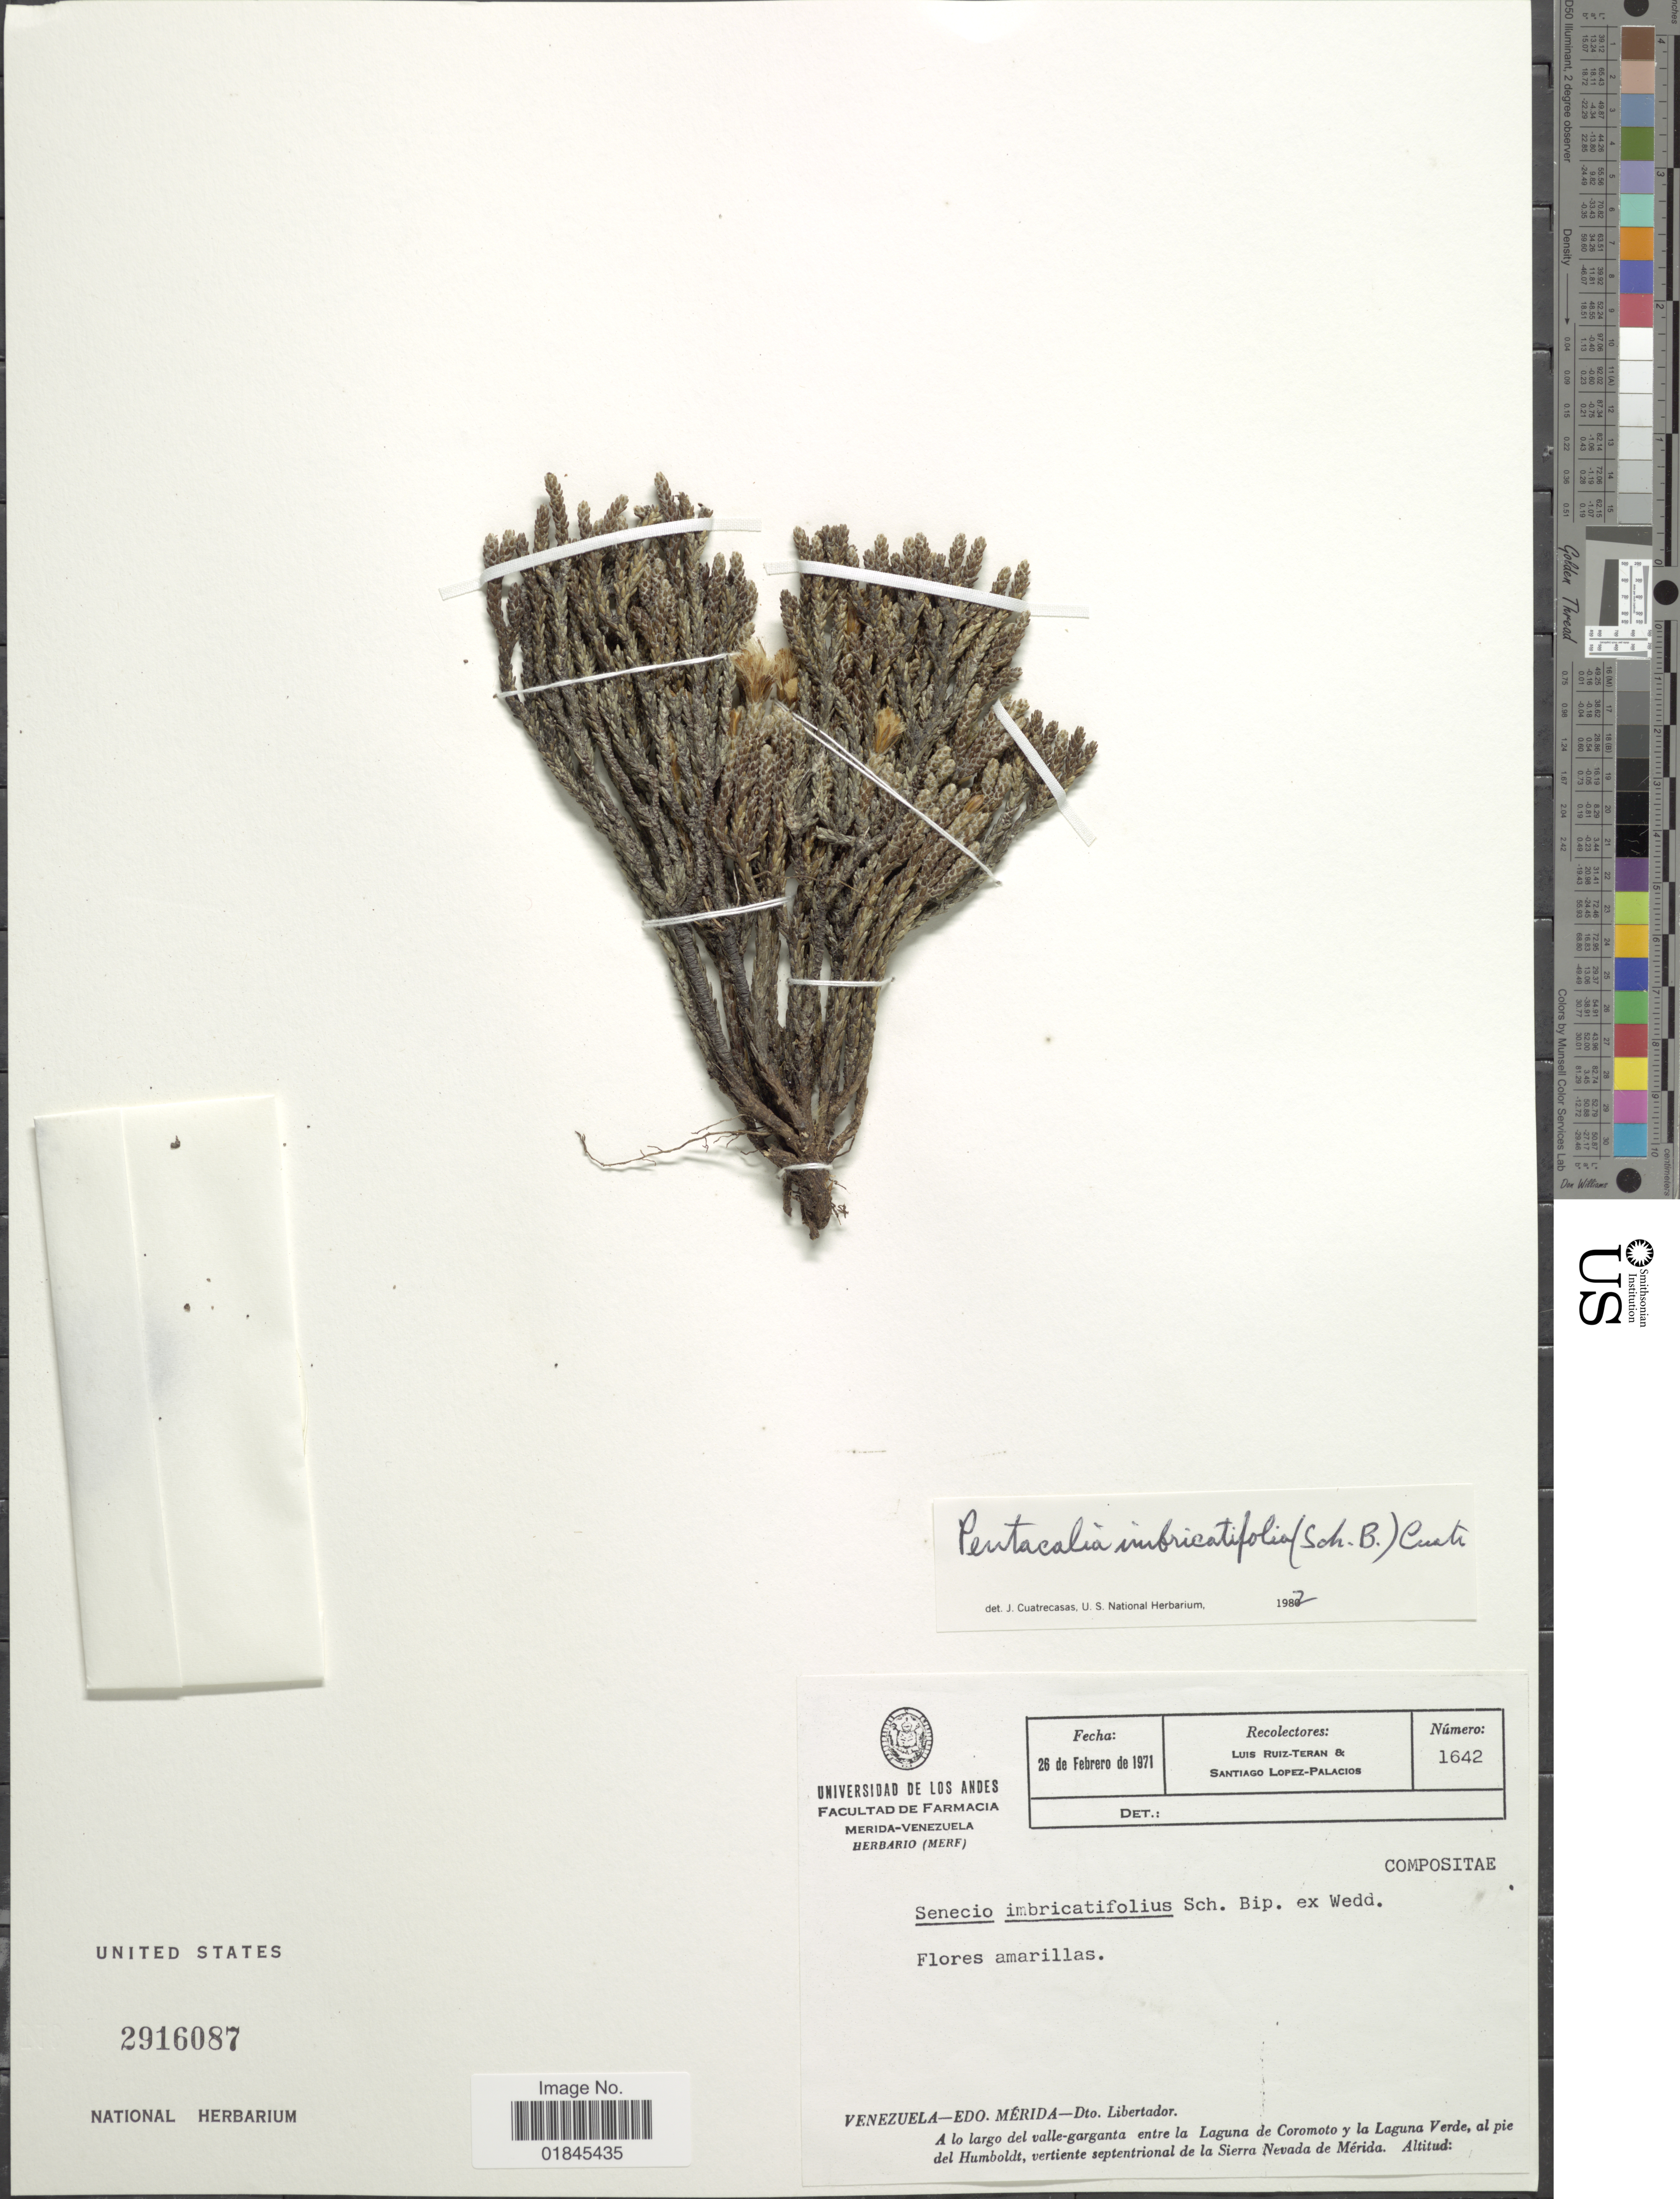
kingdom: Plantae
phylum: Tracheophyta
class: Magnoliopsida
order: Asterales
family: Asteraceae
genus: Pentacalia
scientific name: Pentacalia imbricatifolia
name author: (Sch. Bip. ex Wedd.) Cuatrec.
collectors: L. E. Ruíz-Terán & S. López-Palacios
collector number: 1642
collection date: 1971-02-26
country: Venezuela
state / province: Mérida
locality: Venezuela - Edo. Mérida - Dto. Libertador. A lo largo del valle-garganta entre la Laguna de Coromoto y la Laguna Verde, al pie del Humboldt, vertiente septentrional del la Sierra Nevada de Mérdia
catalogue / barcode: US 2916087